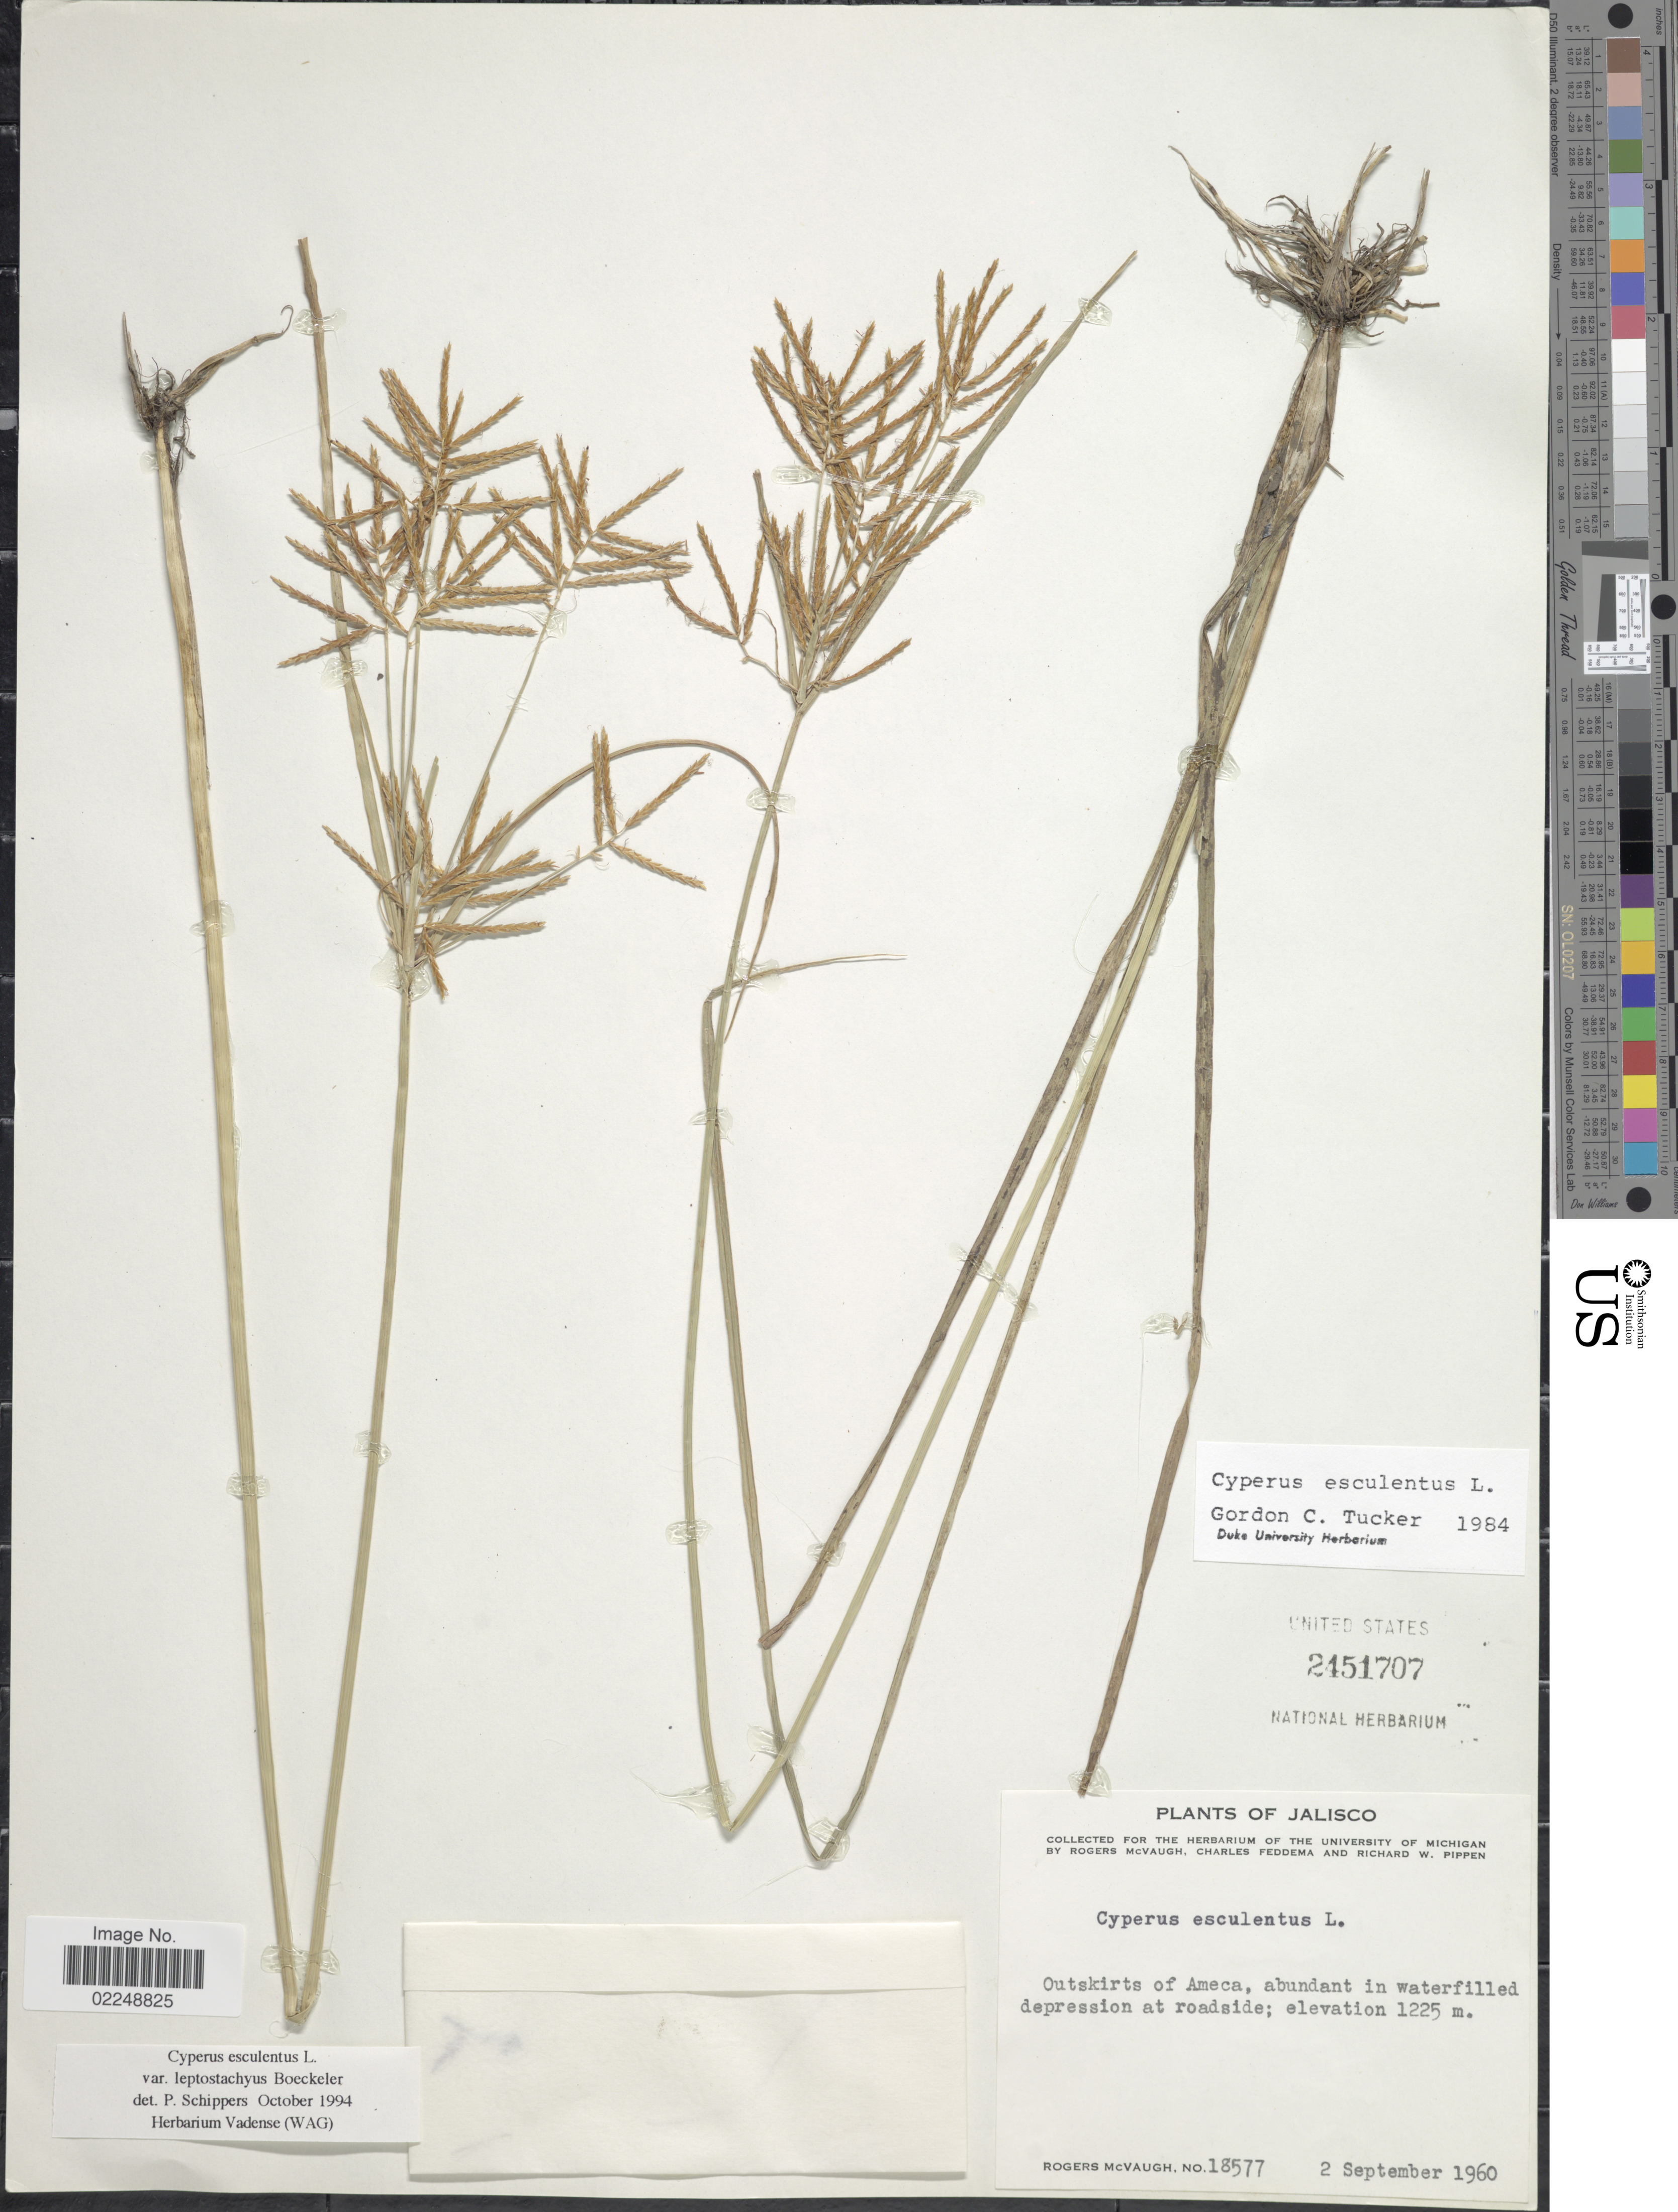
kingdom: Plantae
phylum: Tracheophyta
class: Liliopsida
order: Poales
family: Cyperaceae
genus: Cyperus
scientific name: Cyperus esculentus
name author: L.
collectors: R. McVaugh, C. Feddema & R. W. Pippen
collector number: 18577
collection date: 1960-09-02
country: Mexico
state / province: Jalisco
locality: Outskirts of Ameca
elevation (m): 1225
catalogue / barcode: US 2451707